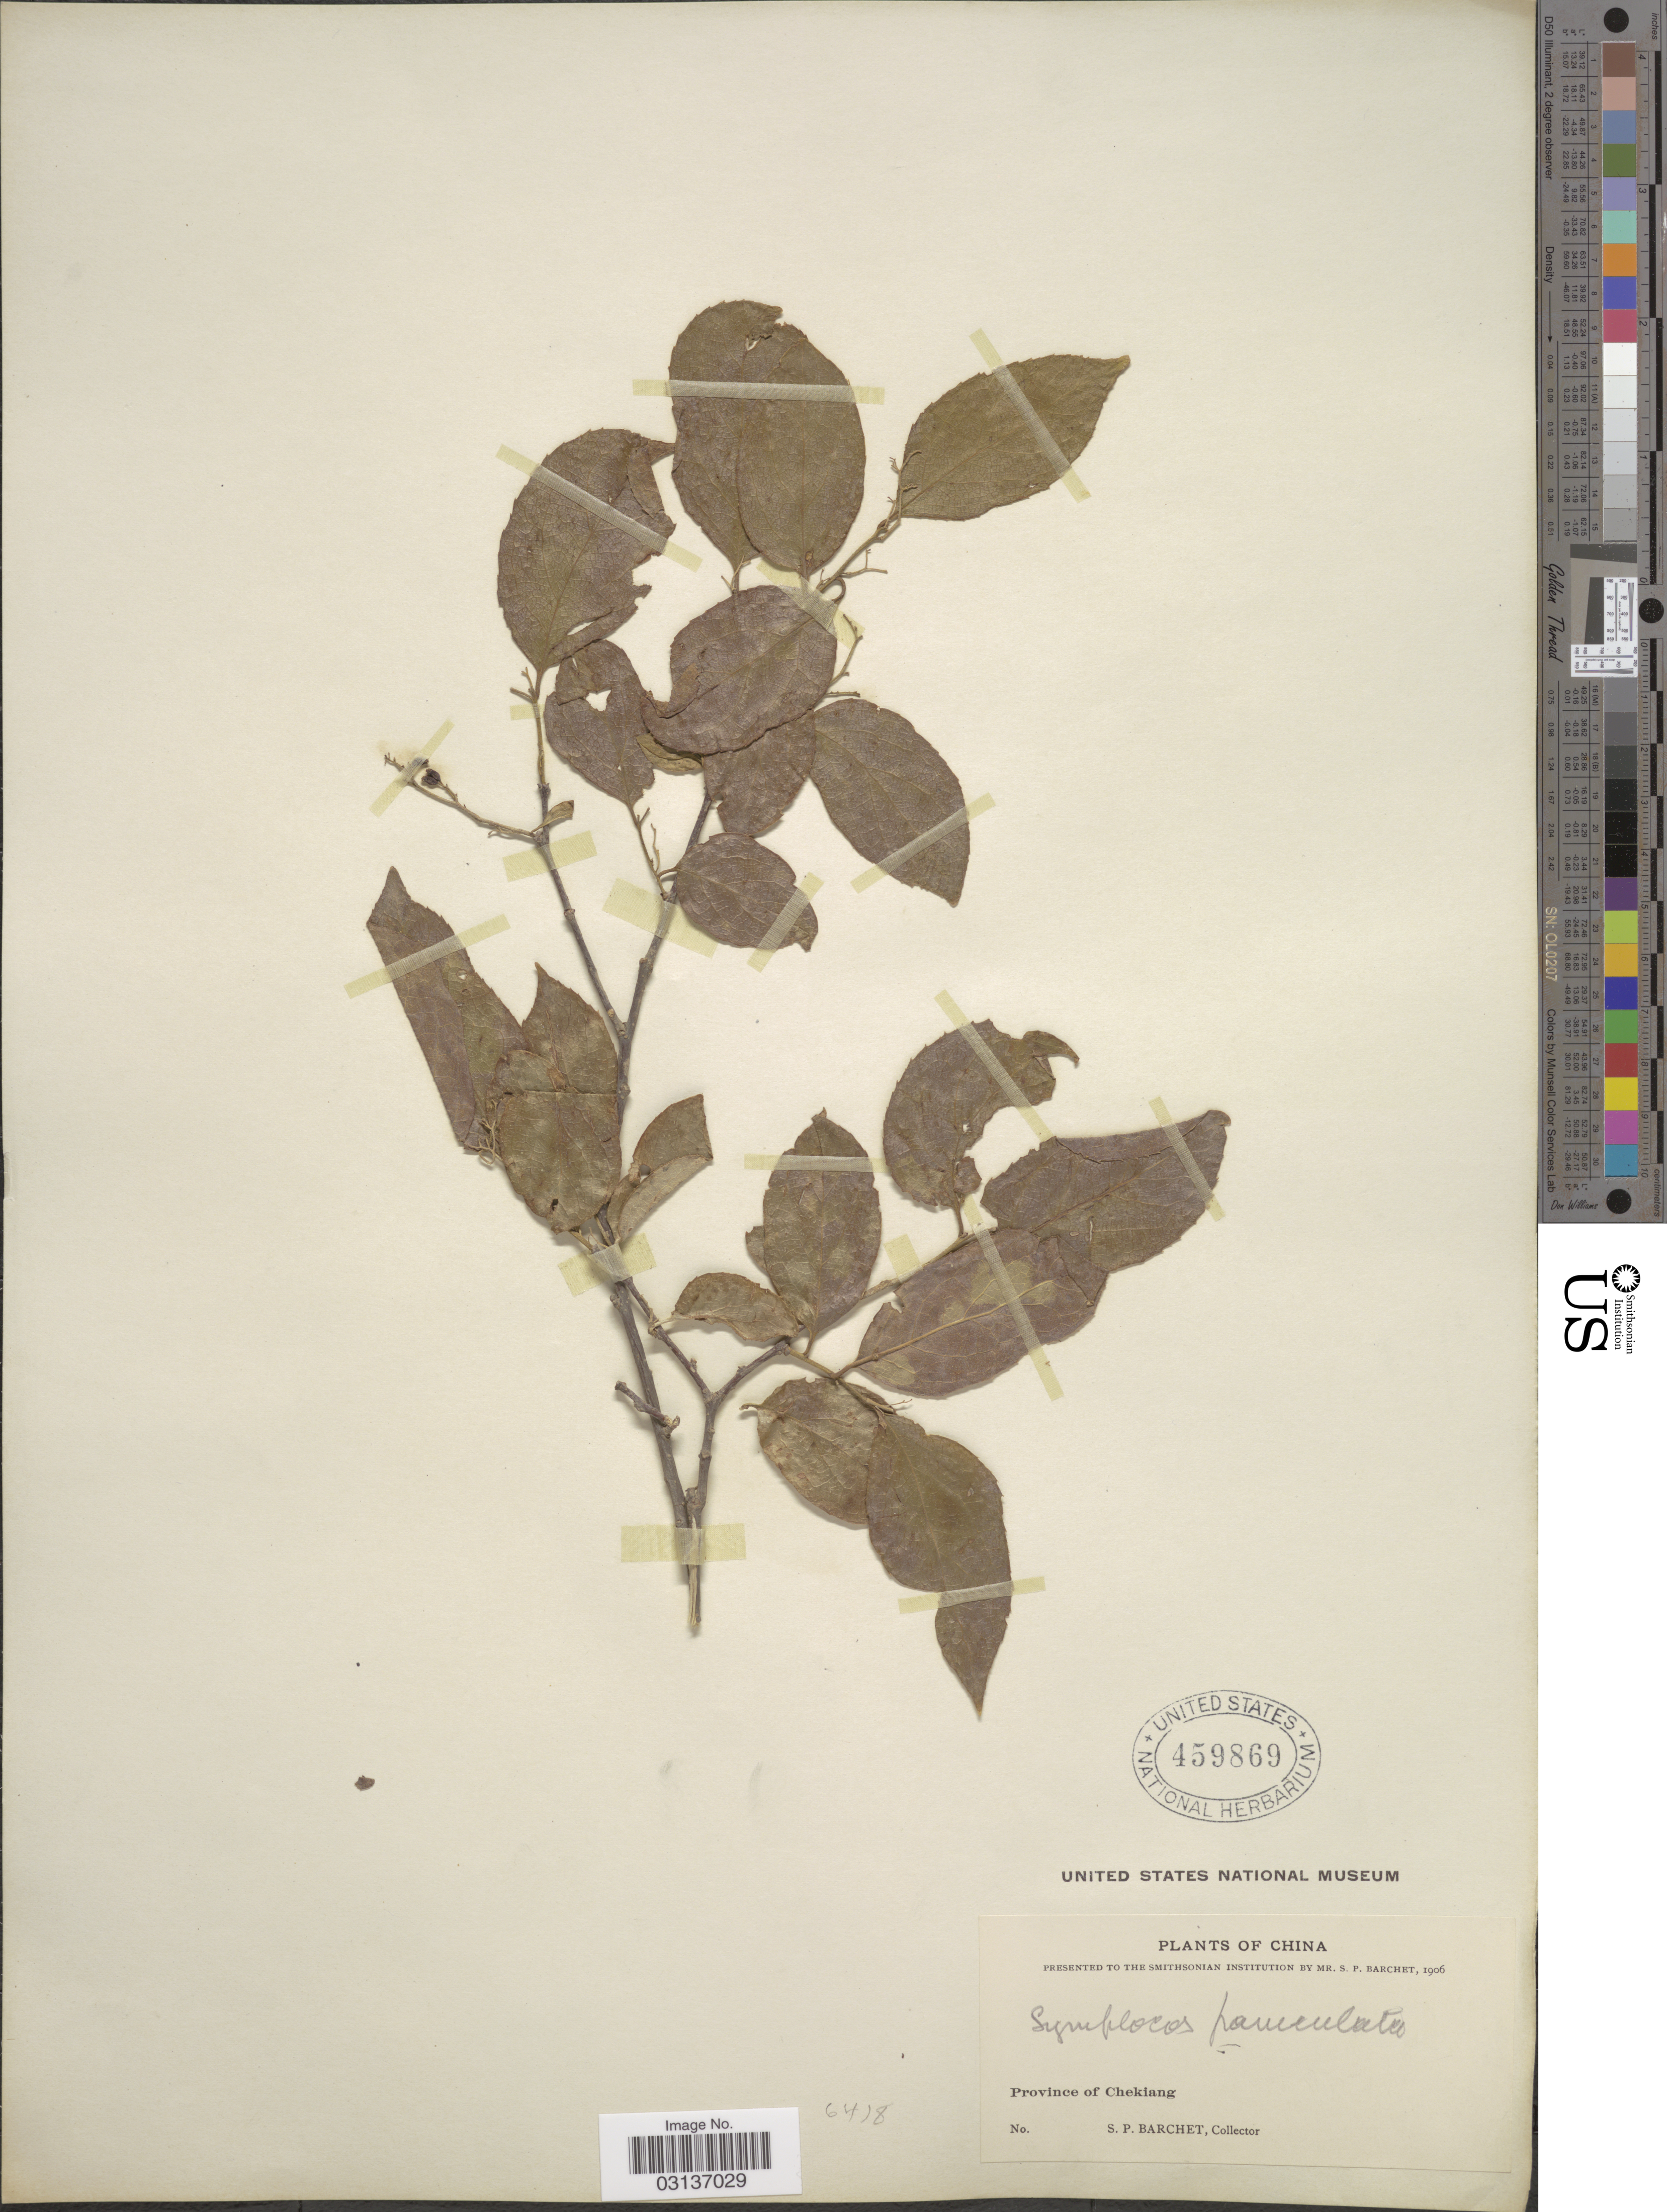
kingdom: Plantae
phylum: Tracheophyta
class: Magnoliopsida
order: Ericales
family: Symplocaceae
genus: Symplocos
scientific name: Symplocos paniculata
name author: Miq.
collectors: S. P. Barchet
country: China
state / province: Zhejiang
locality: Province of Chekiang.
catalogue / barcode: US 459869